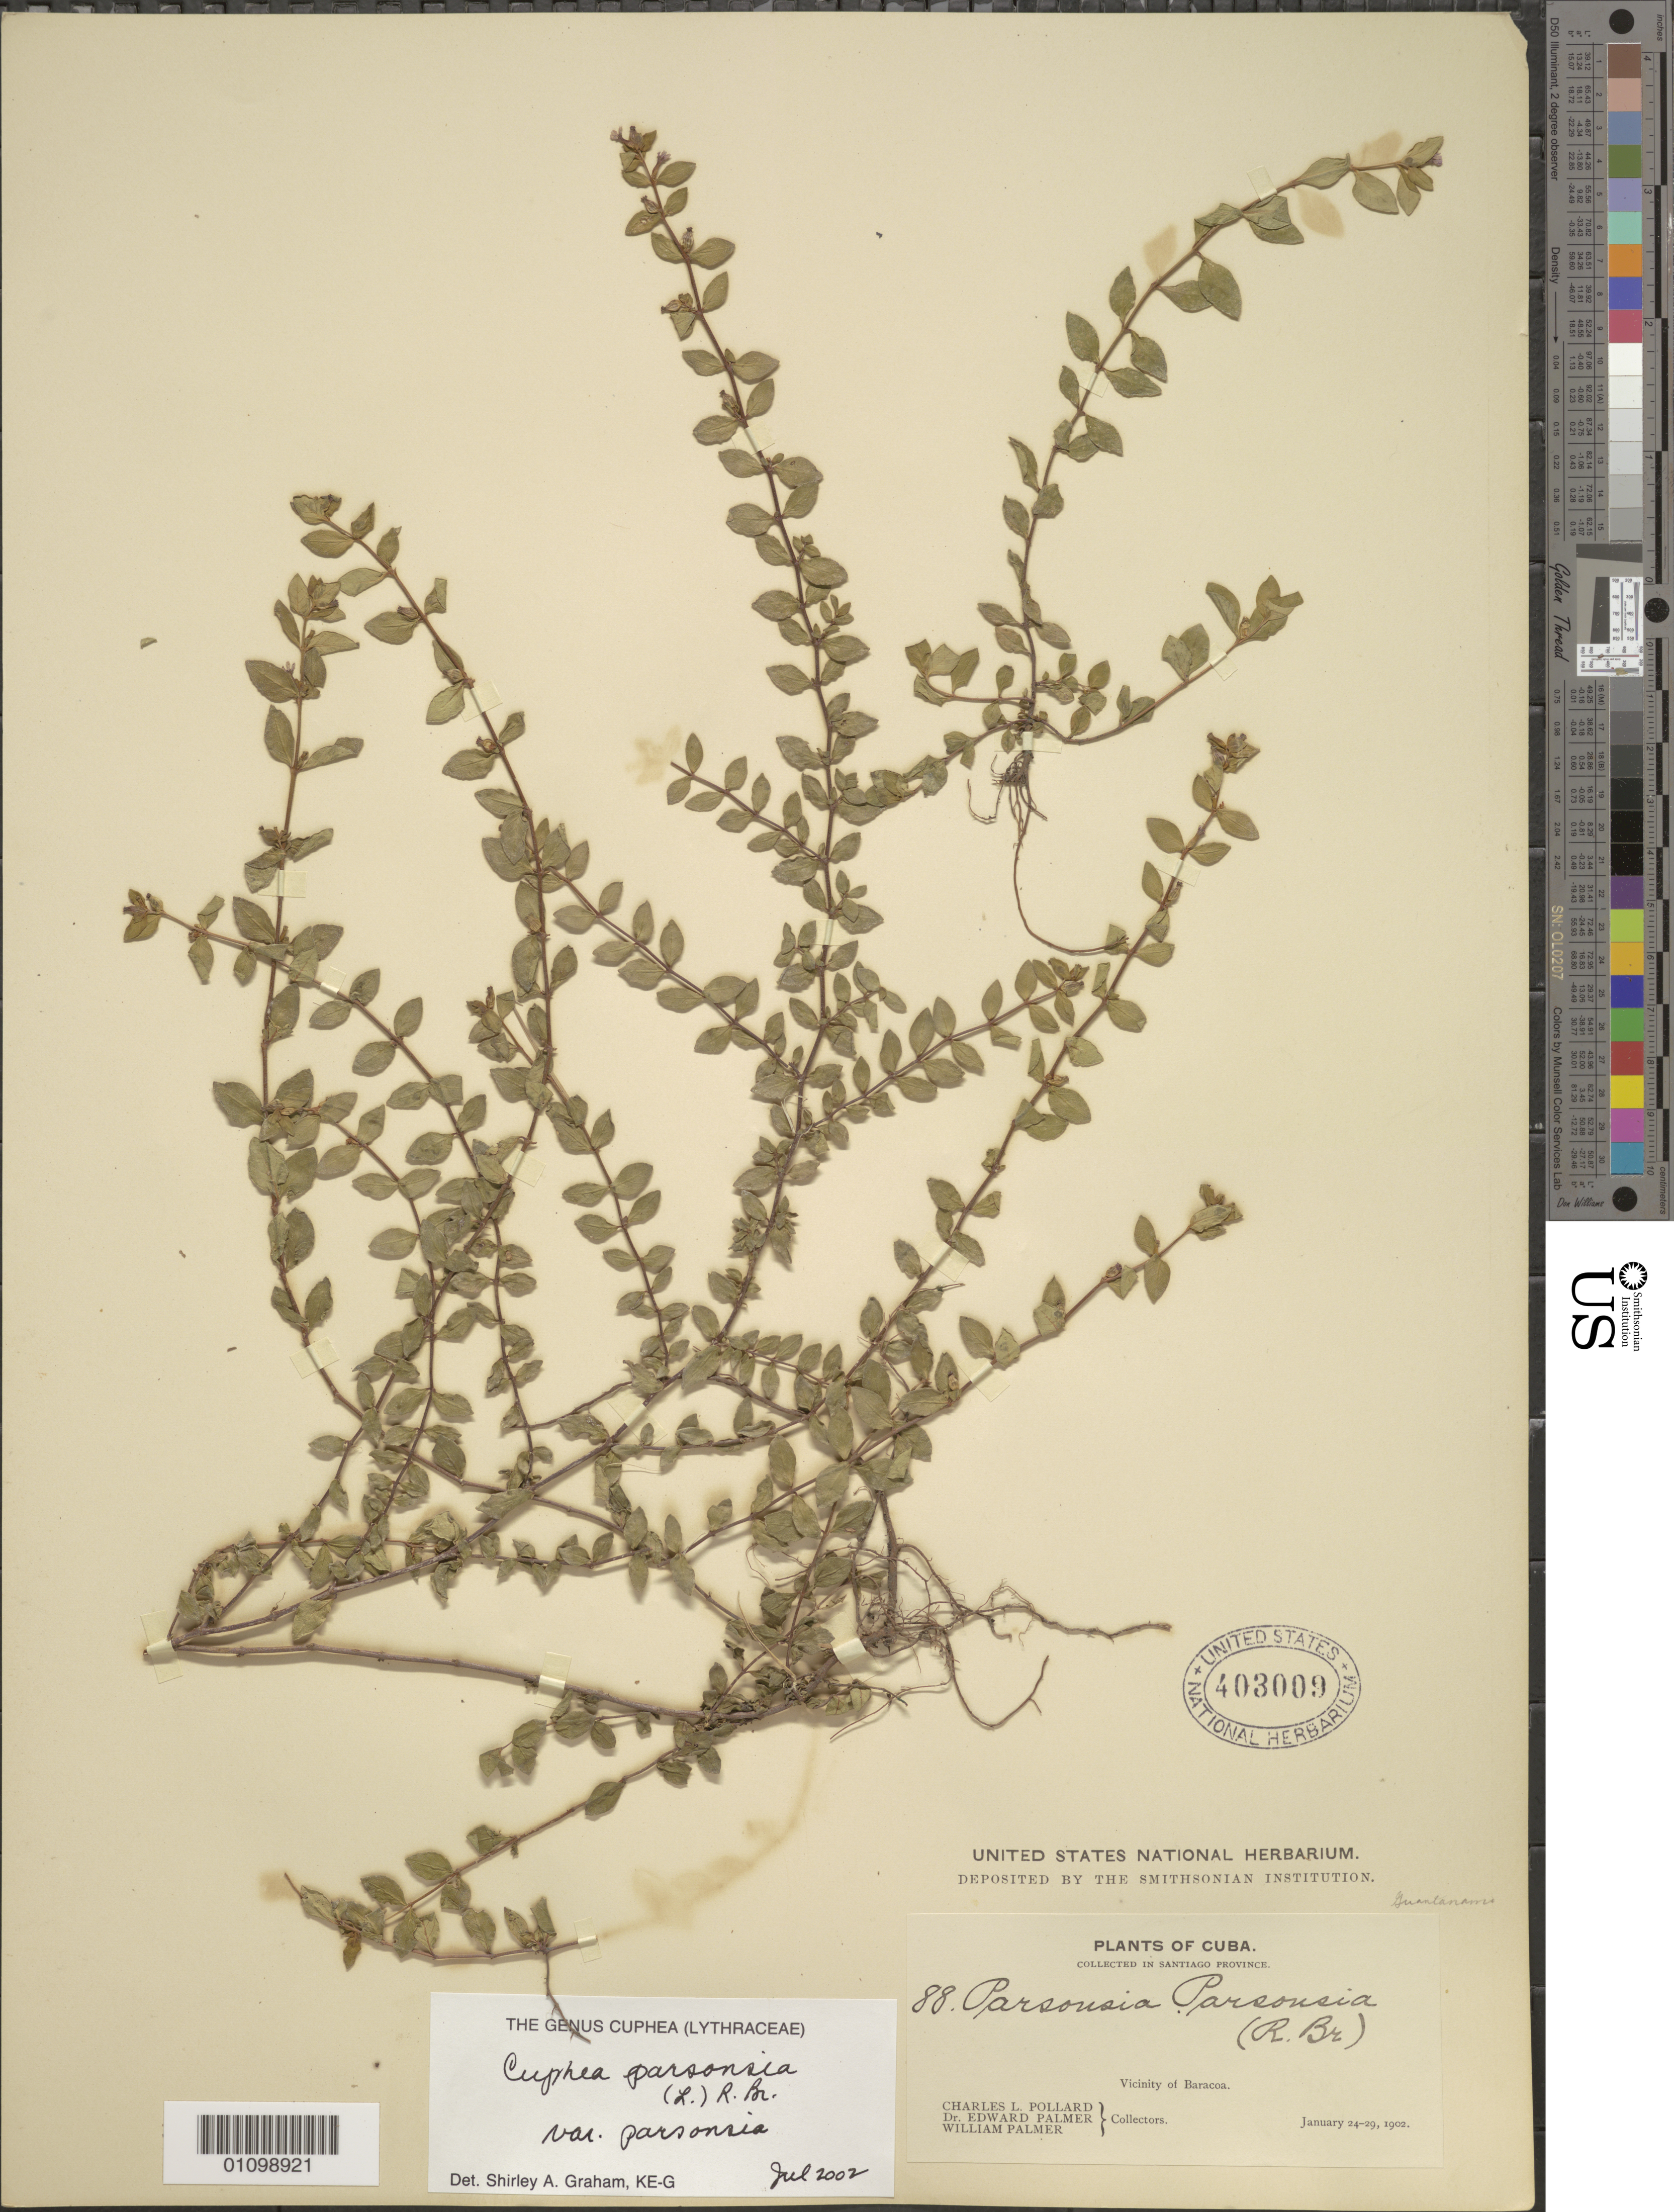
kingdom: Plantae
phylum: Tracheophyta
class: Magnoliopsida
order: Myrtales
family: Lythraceae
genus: Cuphea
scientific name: Cuphea parsonsia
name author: (L.) R. Br. ex Steud.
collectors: C. L. Pollard, E. Palmer & W. Palmer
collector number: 88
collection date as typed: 24 Jan 1902 to 29 Jan 1902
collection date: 1902-01-24/1902-01-29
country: Cuba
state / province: Santiago de Cuba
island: Cuba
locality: Vicinity of Baracoa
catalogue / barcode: US 403009